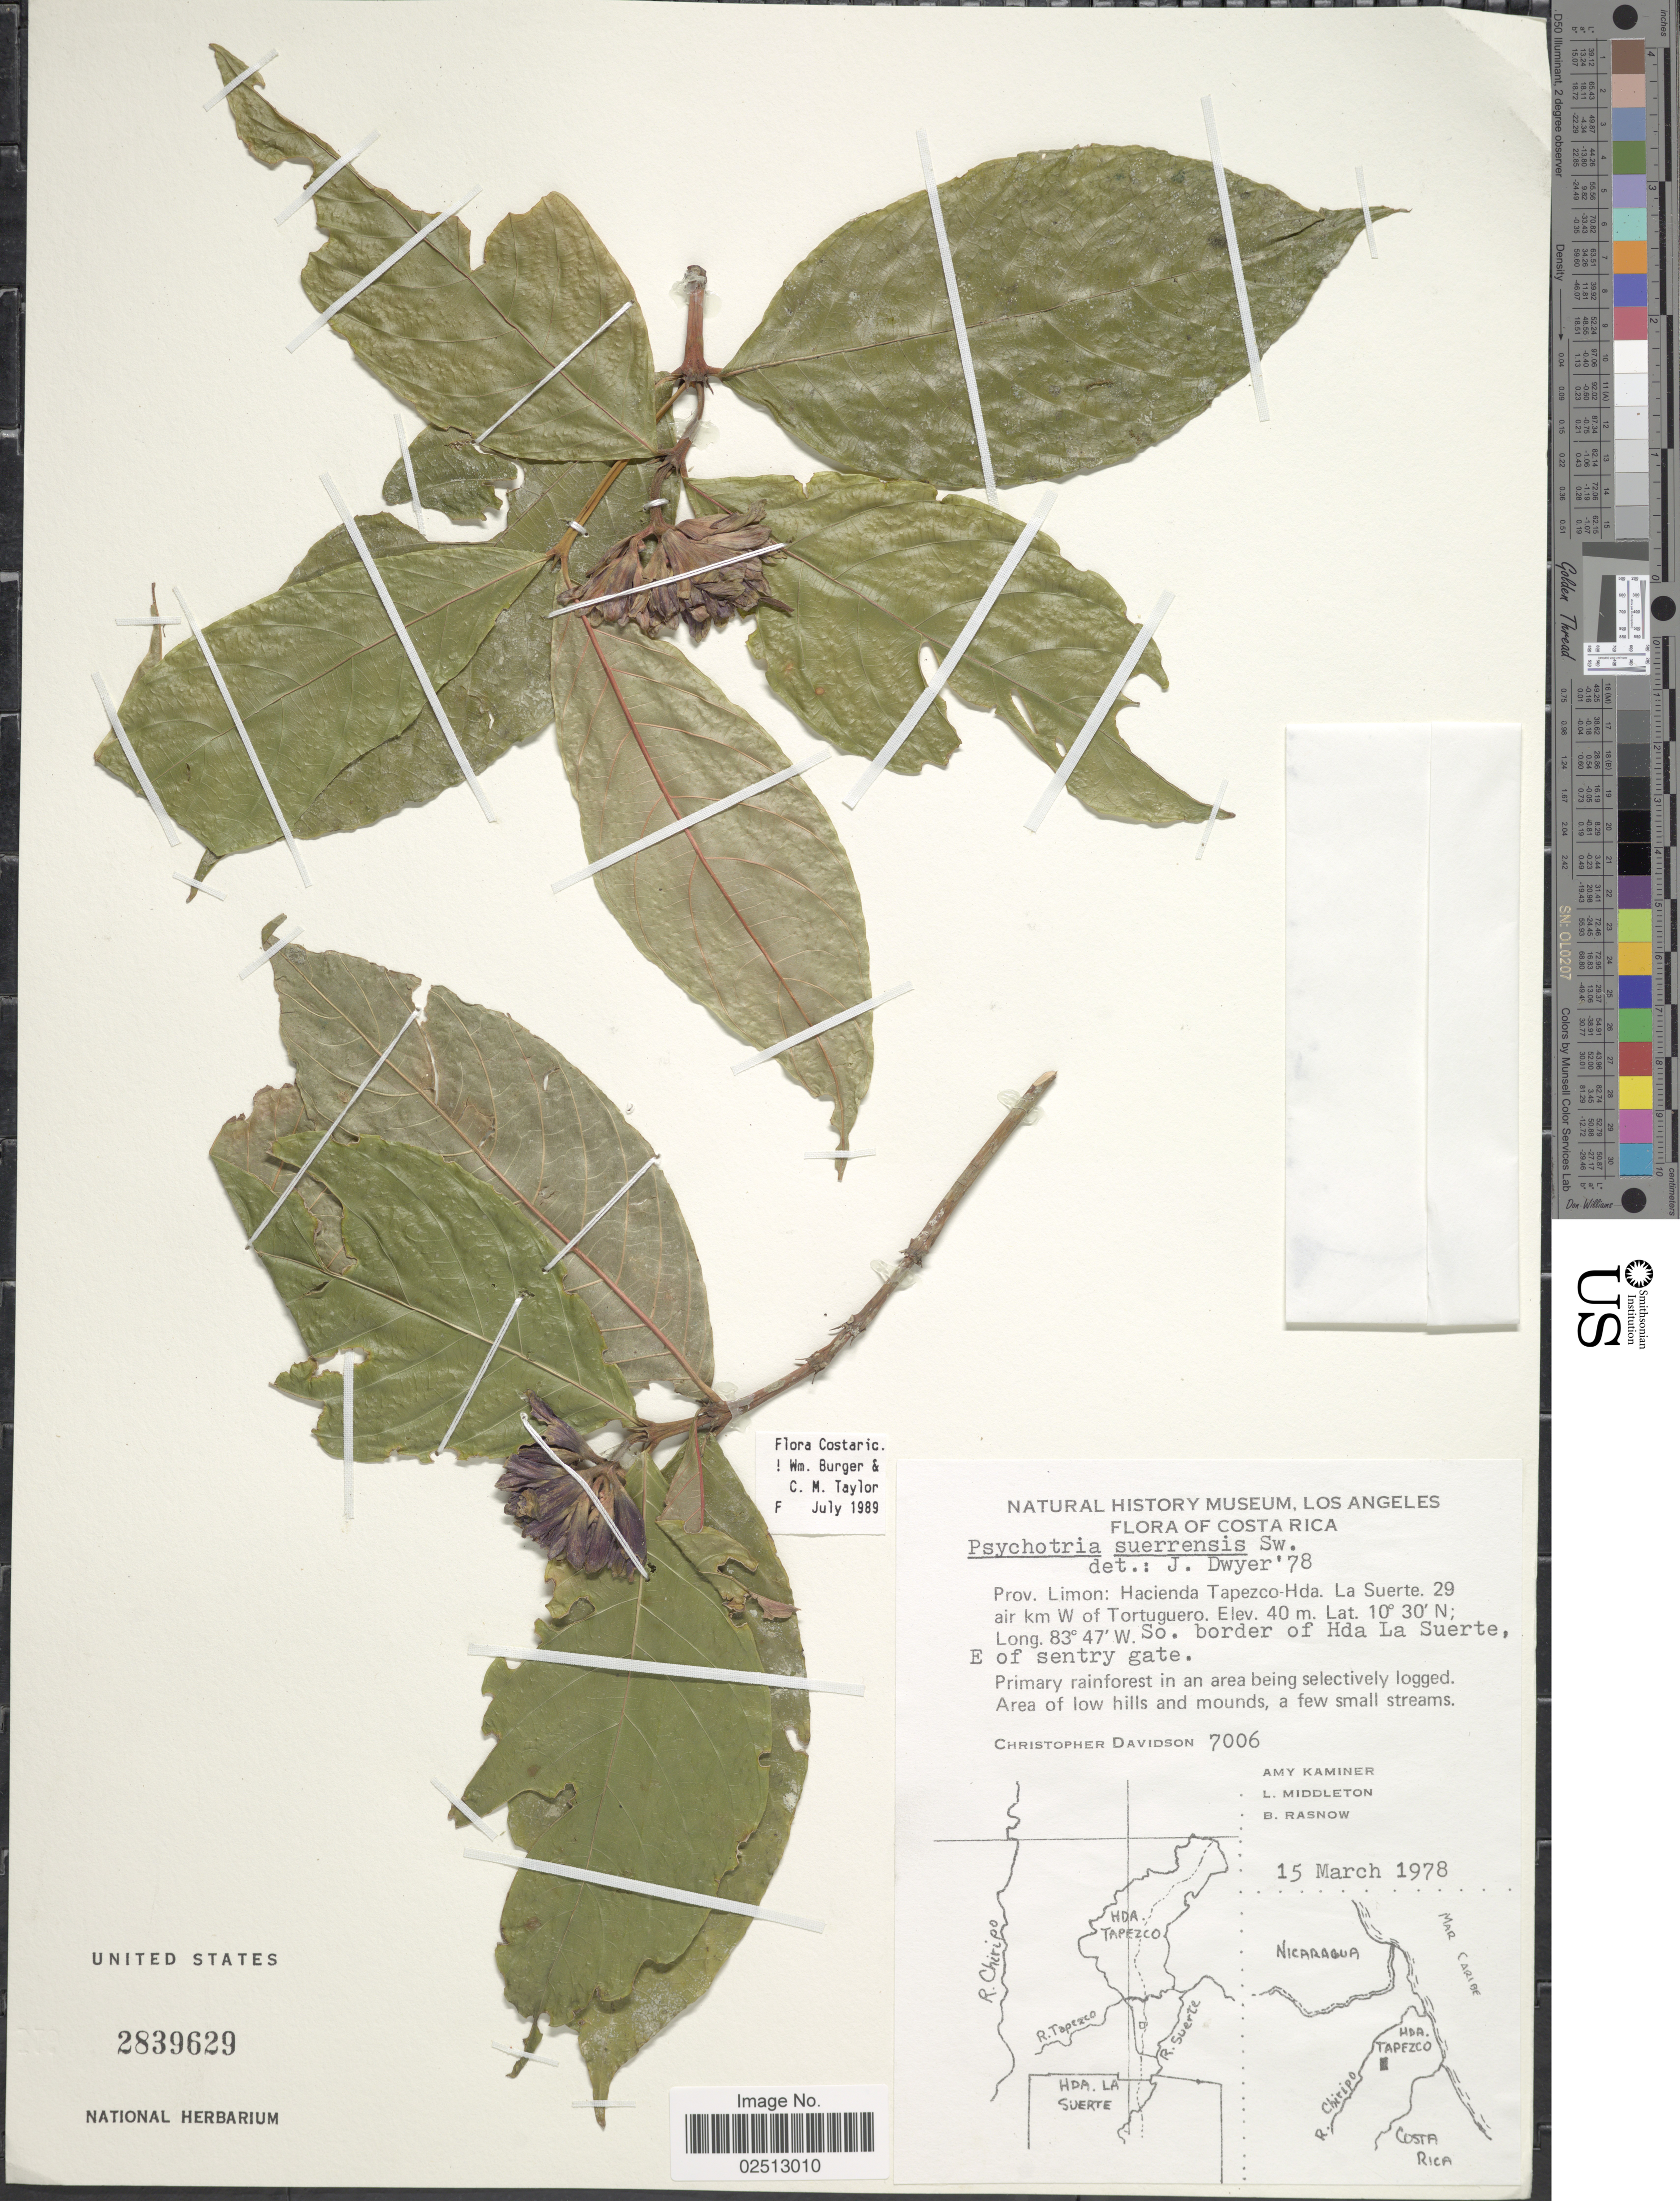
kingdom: Plantae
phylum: Tracheophyta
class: Magnoliopsida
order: Gentianales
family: Rubiaceae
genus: Psychotria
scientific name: Psychotria suerrensis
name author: Donn. Sm.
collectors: C. Davidson, A. Kaminer, L. Middleton & B. Rasnow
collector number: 7006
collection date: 1978-03-15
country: Costa Rica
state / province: Limón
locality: Prov. Limon: Hacienda Tapezco.La Suerte. 29 air km W of Tortuguero. So. border of Hda La Suerte. E of sentry gate.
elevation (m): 40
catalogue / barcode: US 2839629